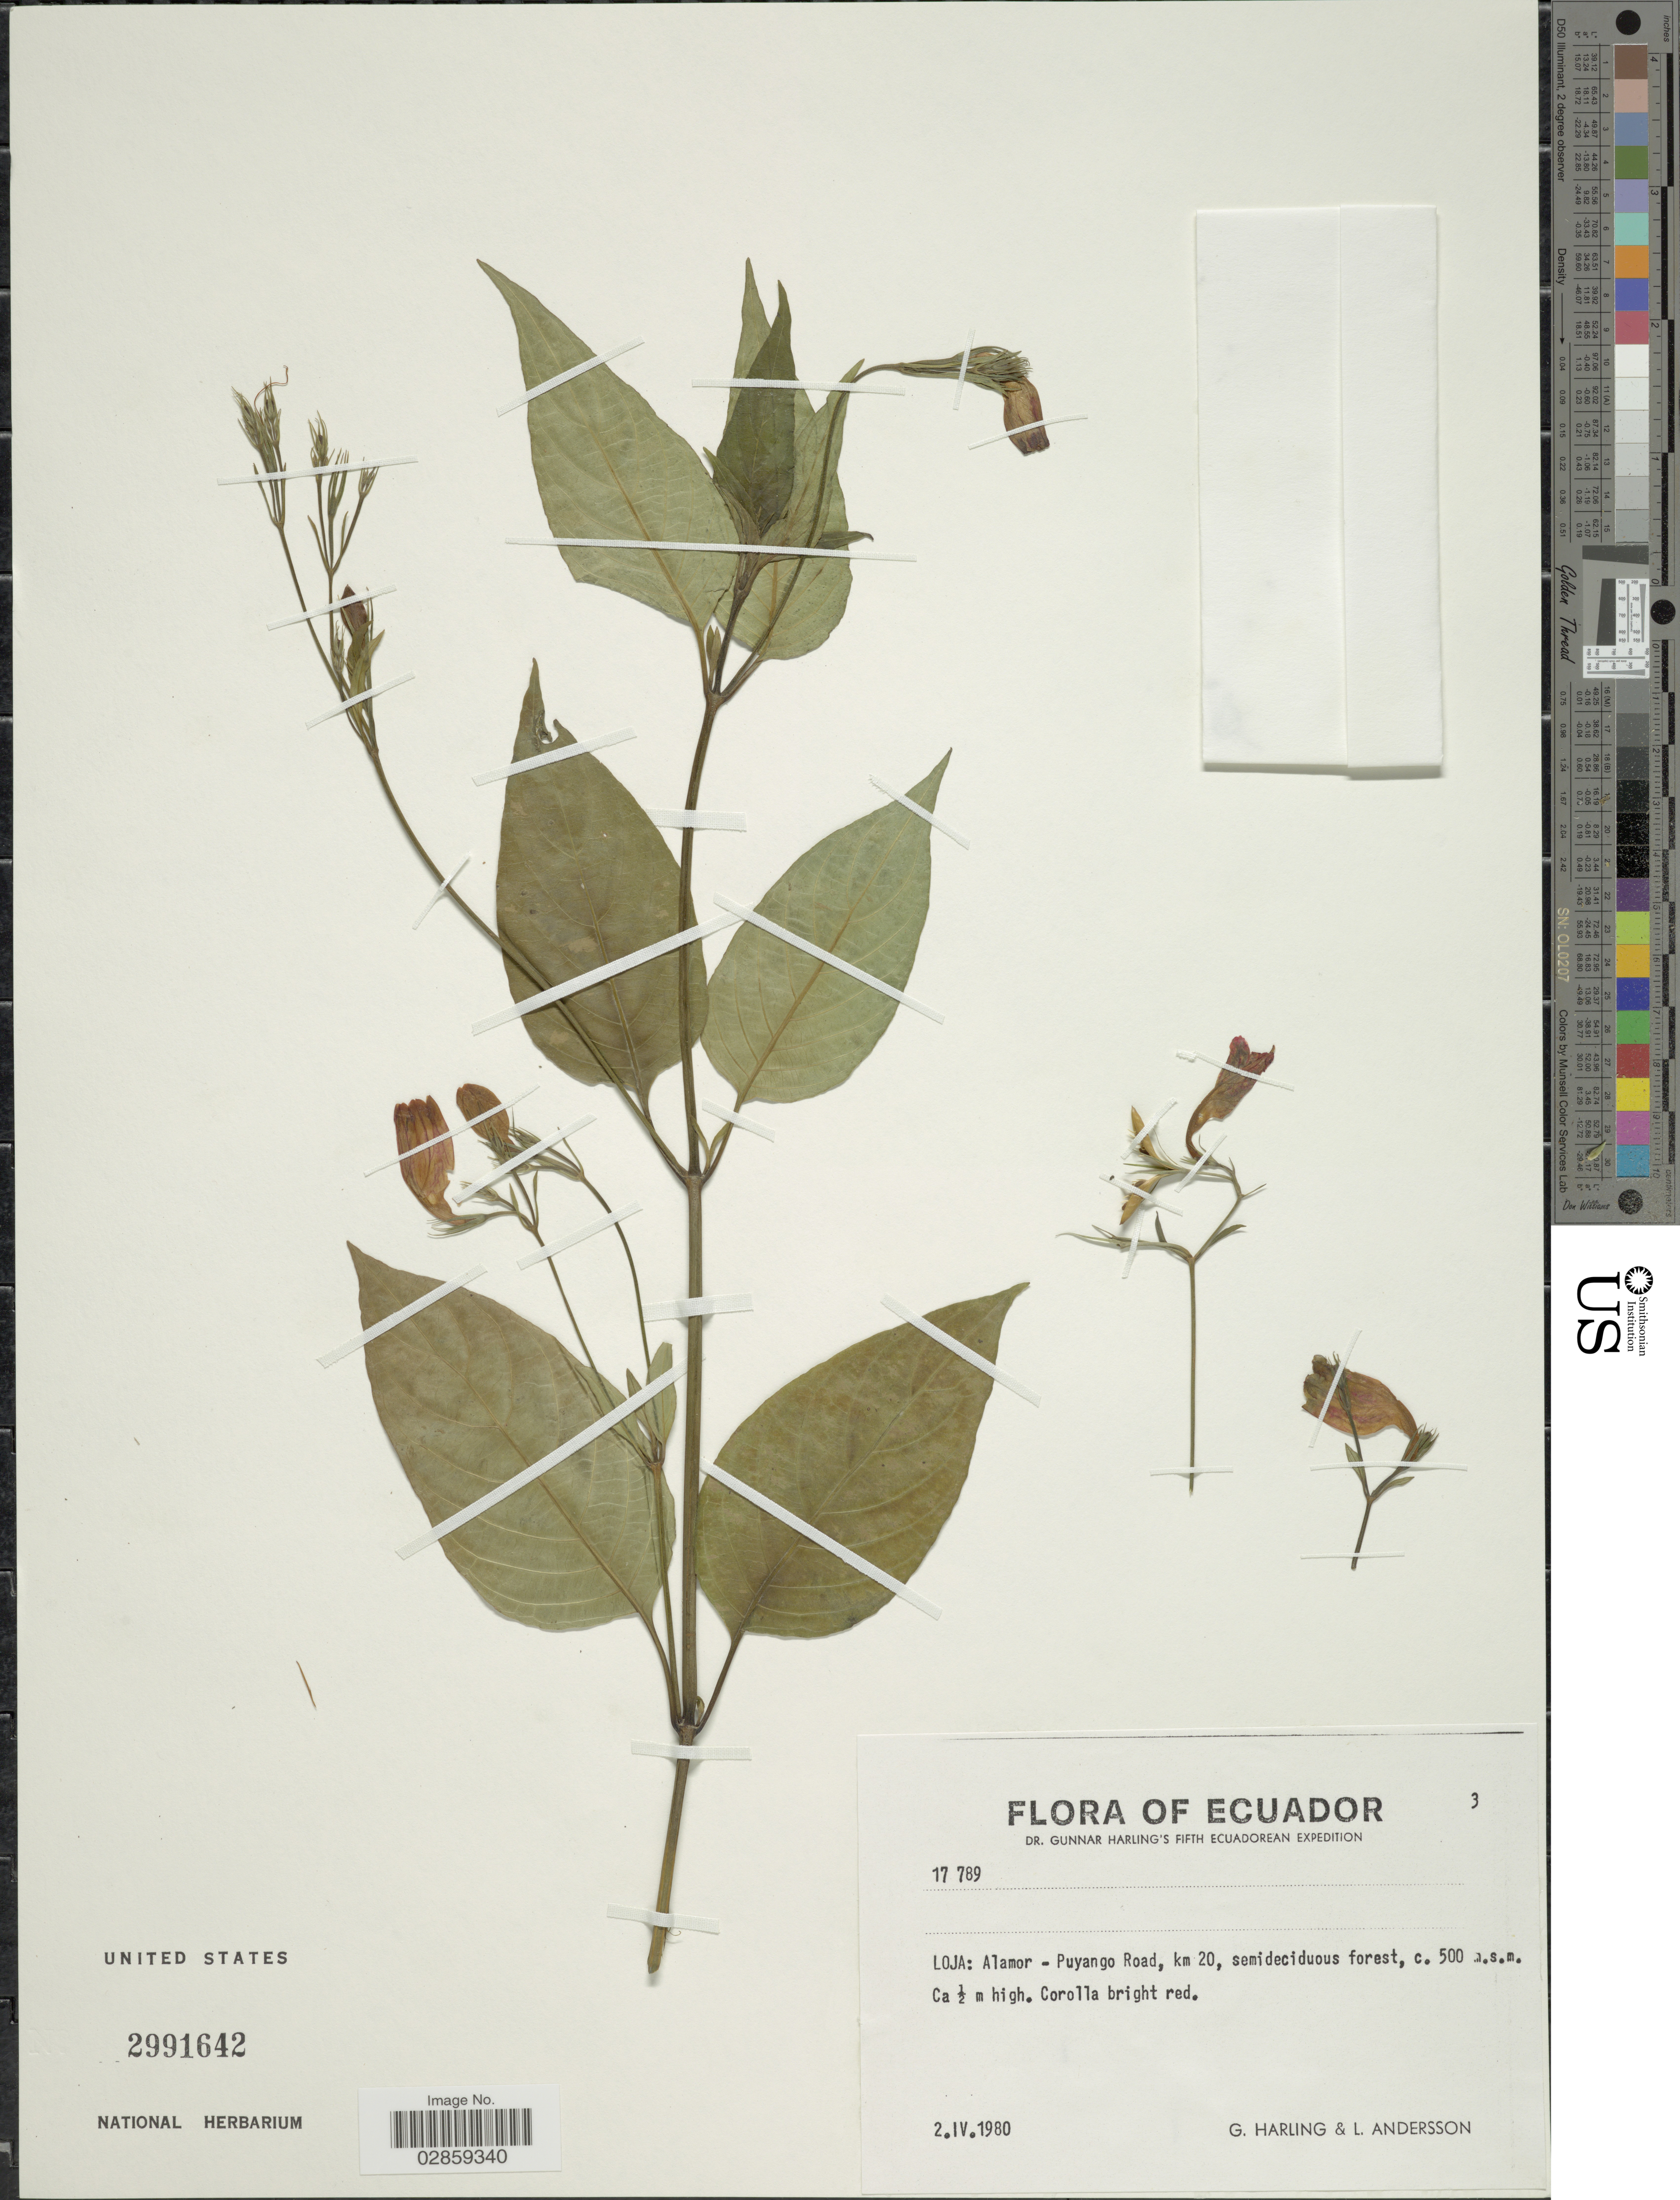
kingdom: Plantae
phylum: Tracheophyta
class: Magnoliopsida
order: Lamiales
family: Acanthaceae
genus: Ruellia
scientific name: Ruellia brevifolia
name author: (Pohl) C. Ezcurra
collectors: G. Harling & L. Andersson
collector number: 17789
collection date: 1980-04-02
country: Ecuador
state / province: Loja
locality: Alamor - Puyango Road, km 20.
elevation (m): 500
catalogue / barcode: US 2991642